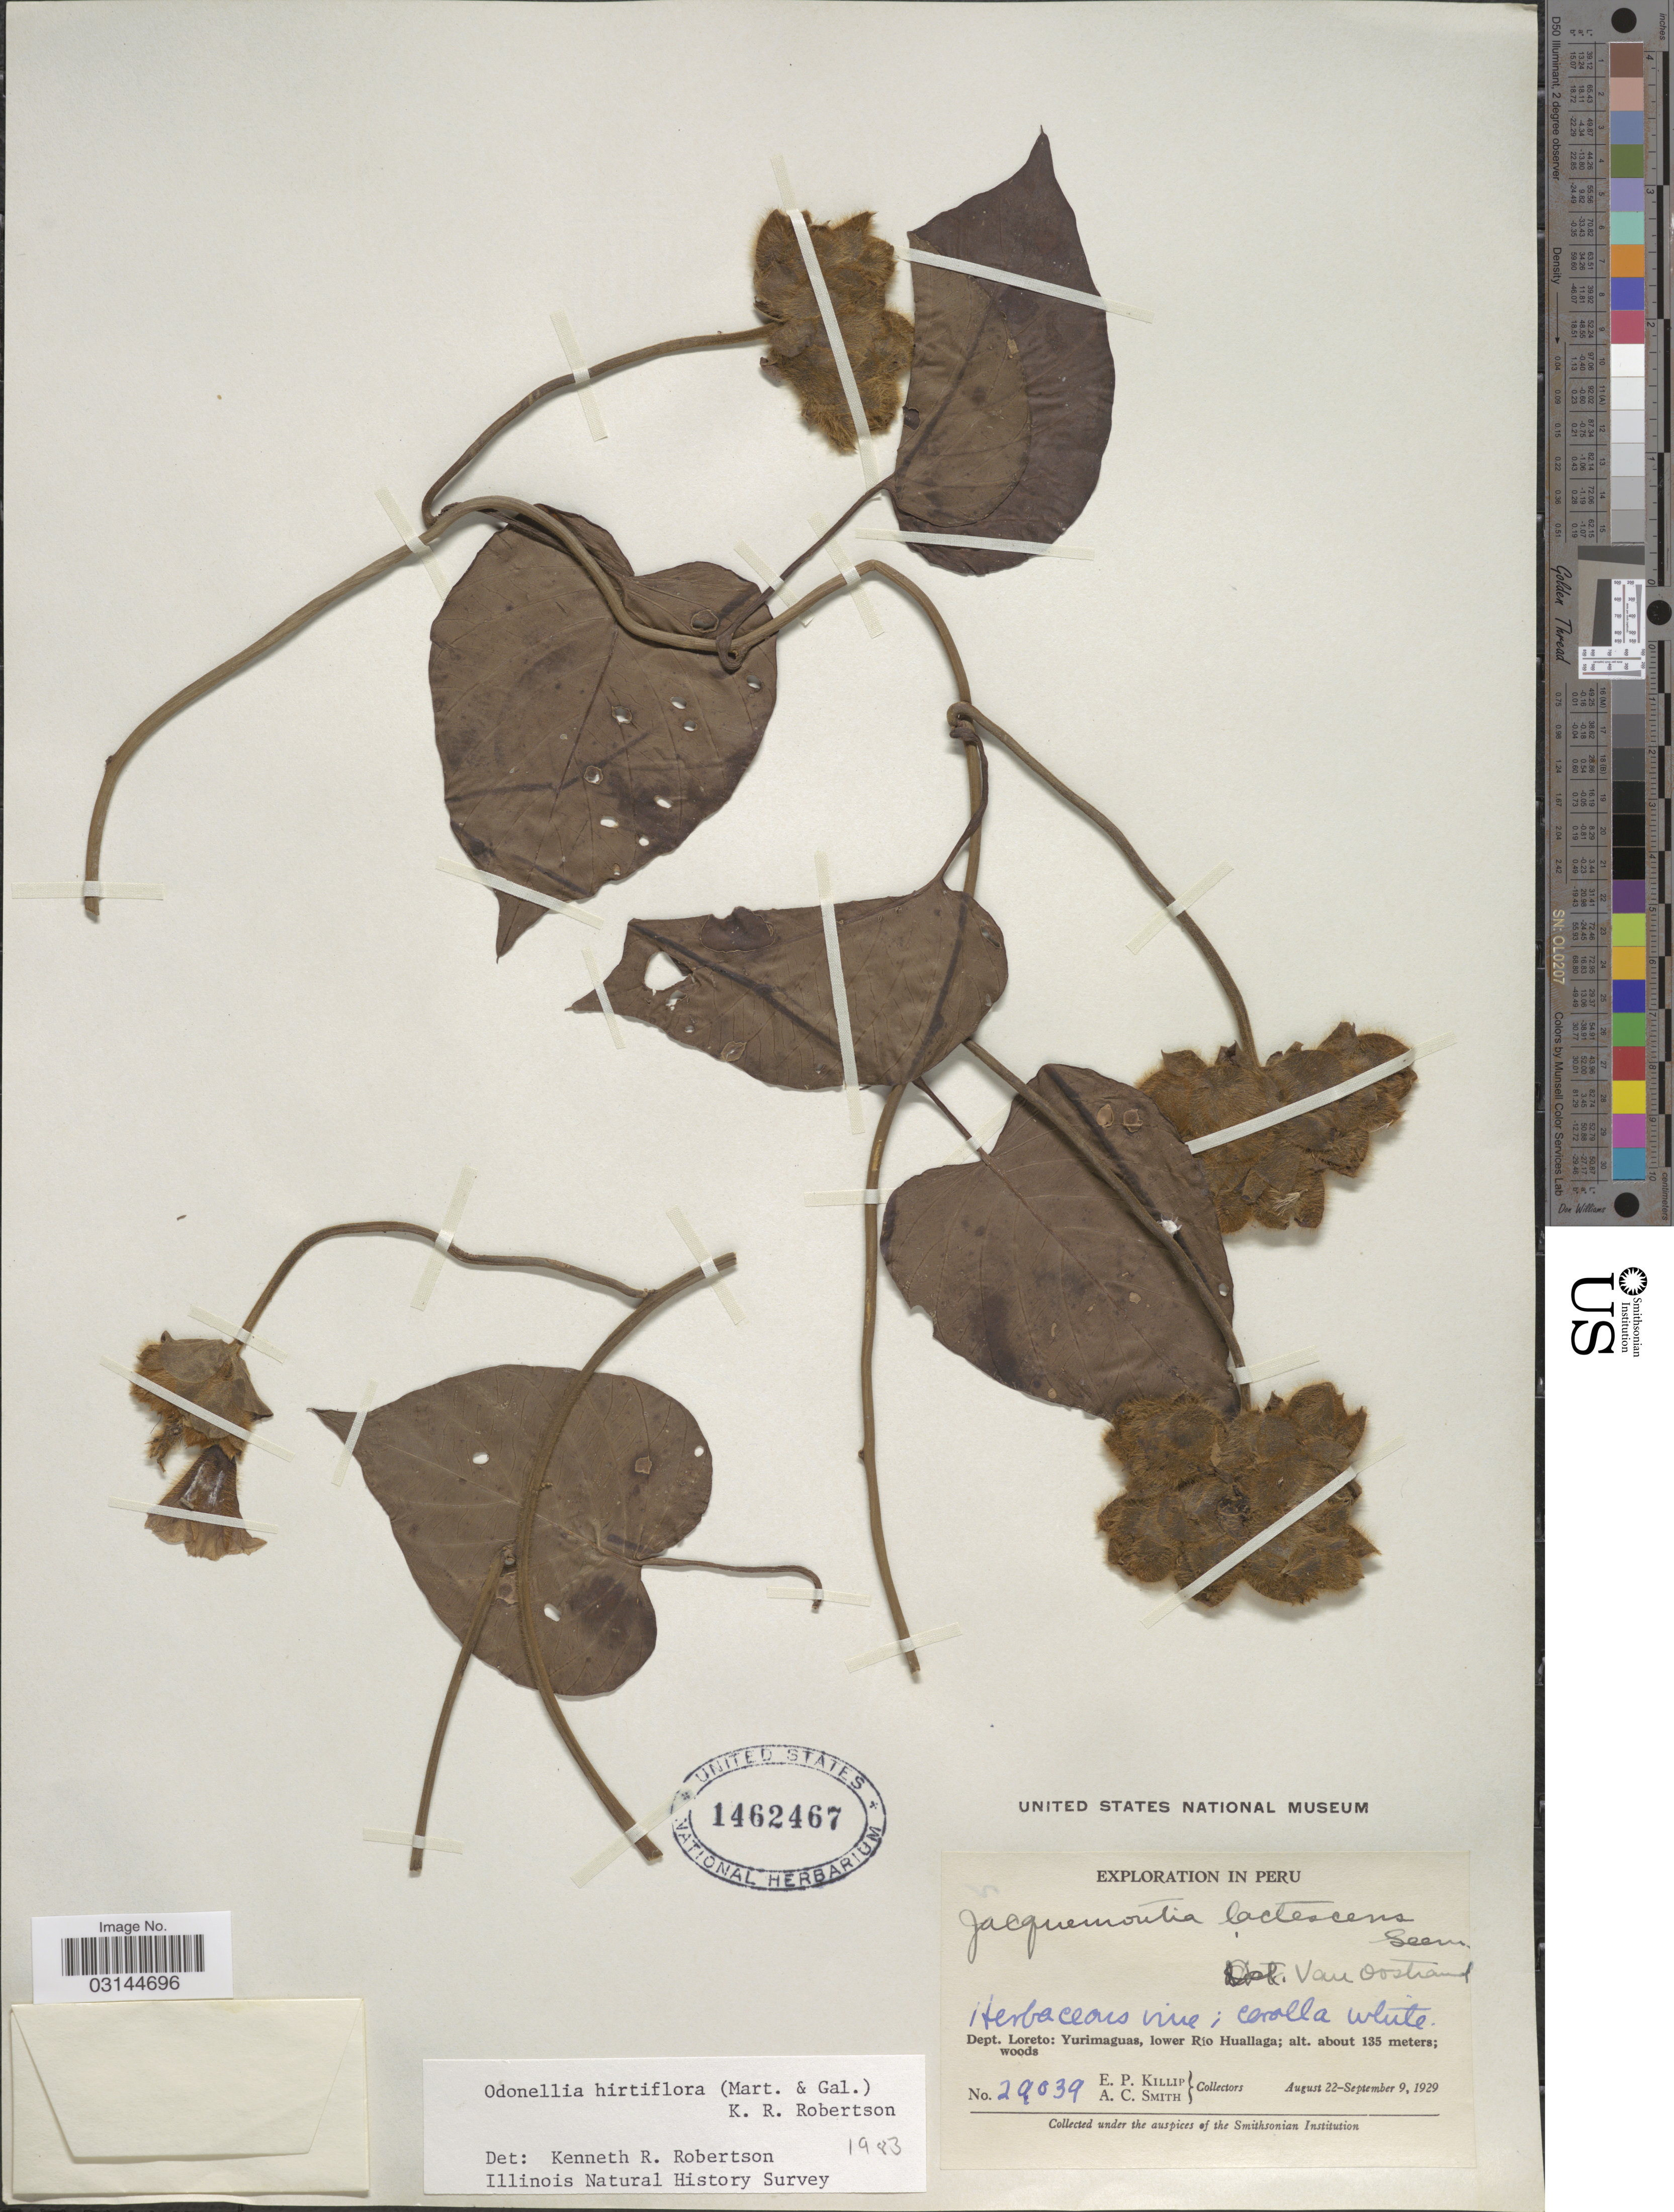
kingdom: Plantae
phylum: Tracheophyta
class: Magnoliopsida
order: Solanales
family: Convolvulaceae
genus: Odonellia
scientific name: Odonellia hirtiflora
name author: (M. Martens & Galeotti) K.R. Robertson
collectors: E. P. Killip & A. C. Smith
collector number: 29039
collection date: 1929-08-22/1929-09-09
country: Peru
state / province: Loreto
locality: Dept. Loreto: Yurimaguas, lower Río Huallaga.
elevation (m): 135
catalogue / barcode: US 1462467